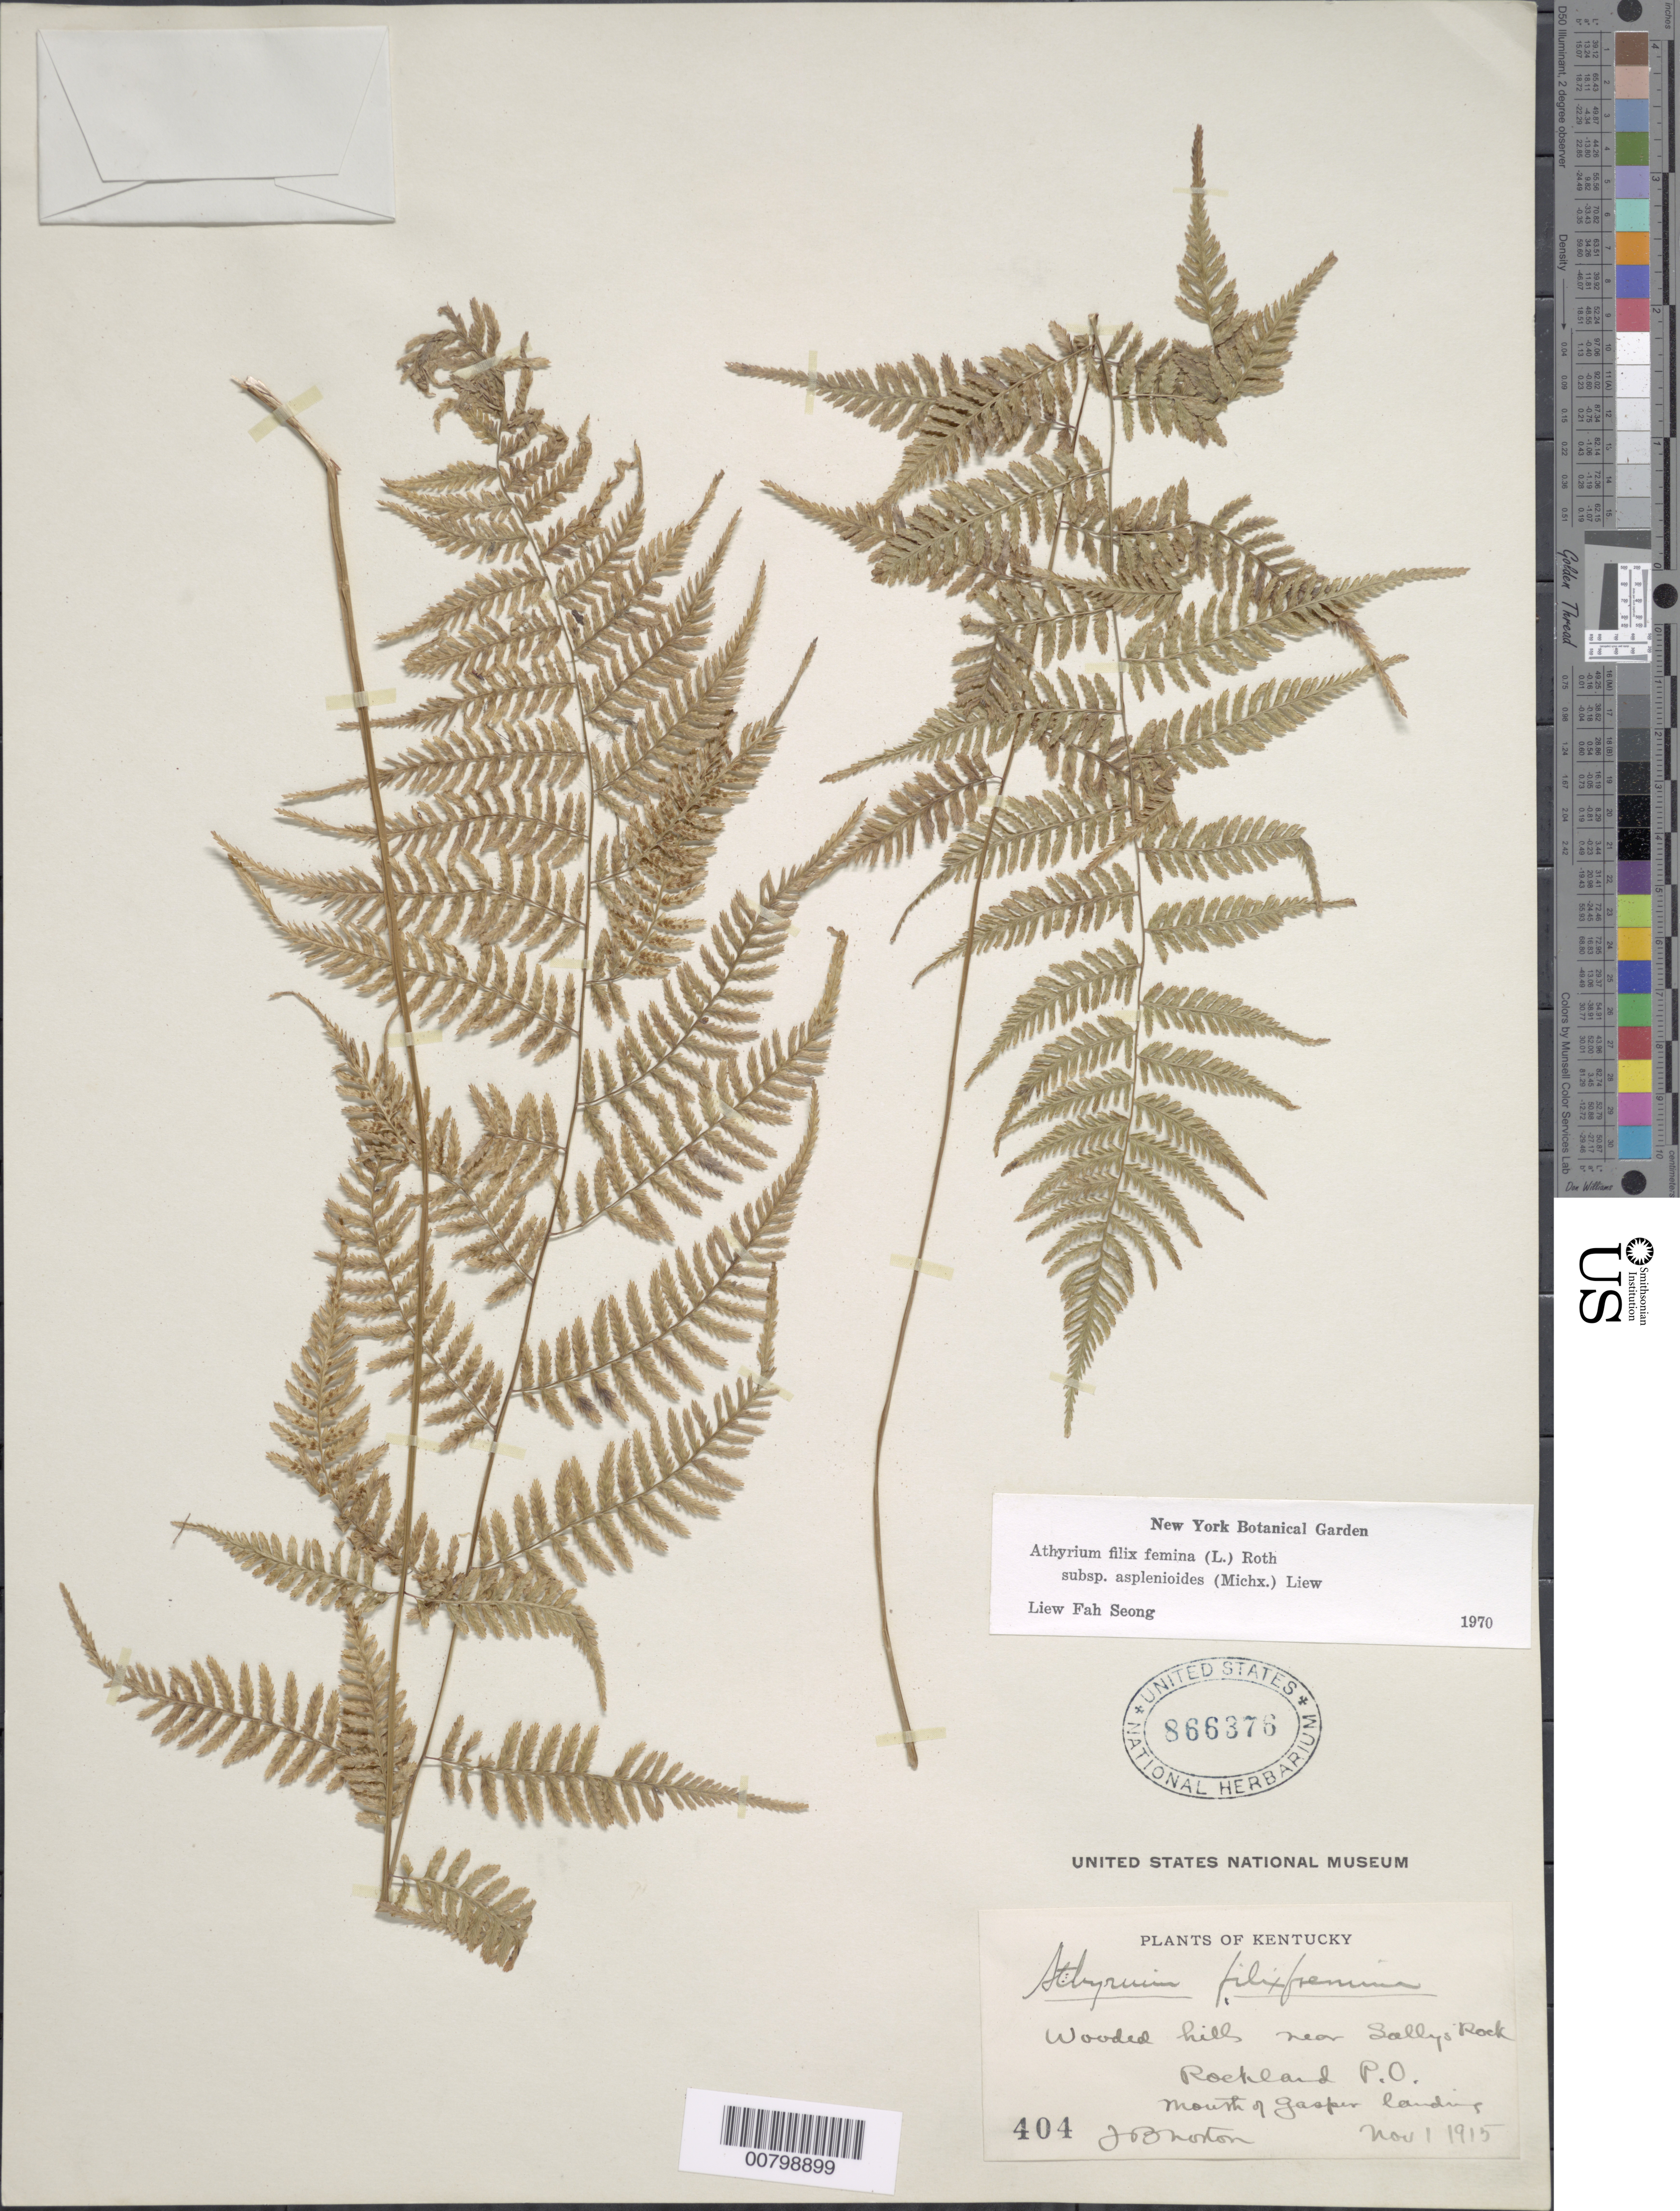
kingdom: Plantae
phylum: Tracheophyta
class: Polypodiopsida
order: Polypodiales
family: Athyriaceae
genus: Athyrium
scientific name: Athyrium filix-femina subsp. asplenioides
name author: (Michx.) Hultén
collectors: J. B. Norton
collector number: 404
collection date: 1915-11-01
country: United States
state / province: Kentucky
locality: Near Sally's Rock, Rockland, P.O, Mouth of Gasper landing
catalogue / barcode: US 866376